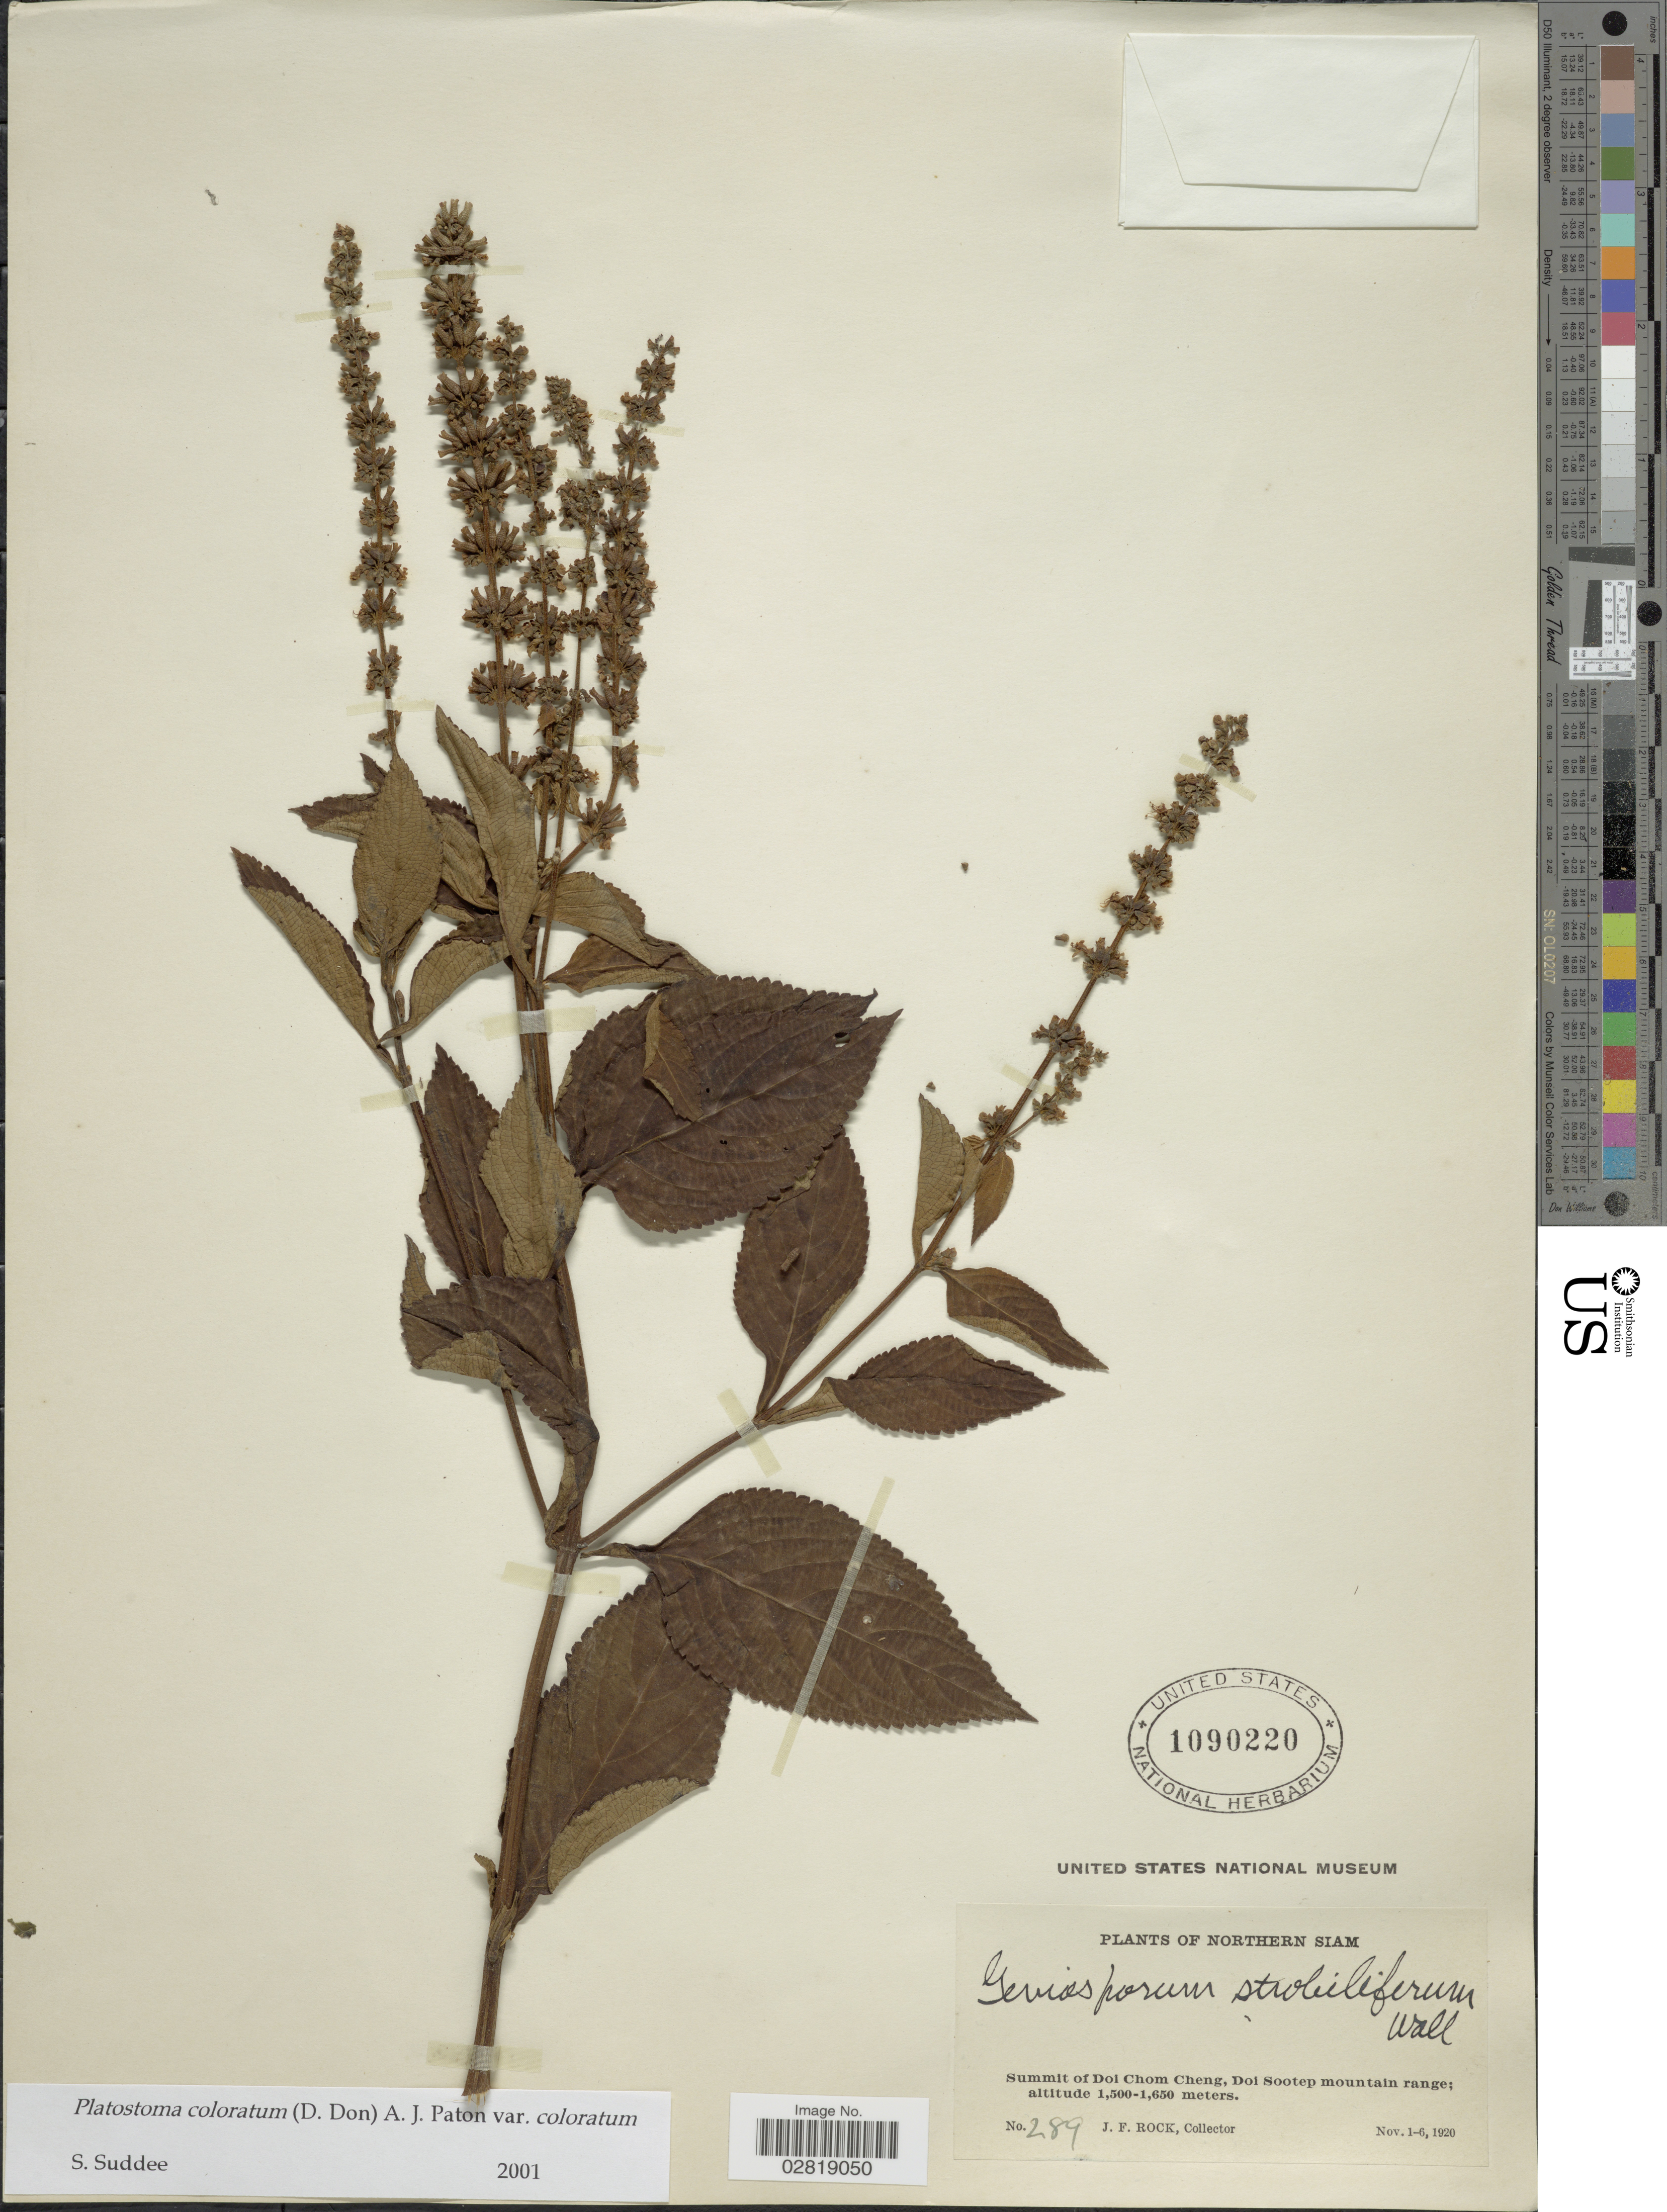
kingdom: Plantae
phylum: Tracheophyta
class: Magnoliopsida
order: Lamiales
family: Lamiaceae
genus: Platostoma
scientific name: Platostoma coloratum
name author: (D. Don) A.J. Paton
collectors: J. Rock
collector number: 289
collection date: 1920-11-01/1920-11-06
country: Thailand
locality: Northern Siam. Summit of Doi Chom Cheng, Doi Sootep mountain range.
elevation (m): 1500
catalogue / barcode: US 1090220